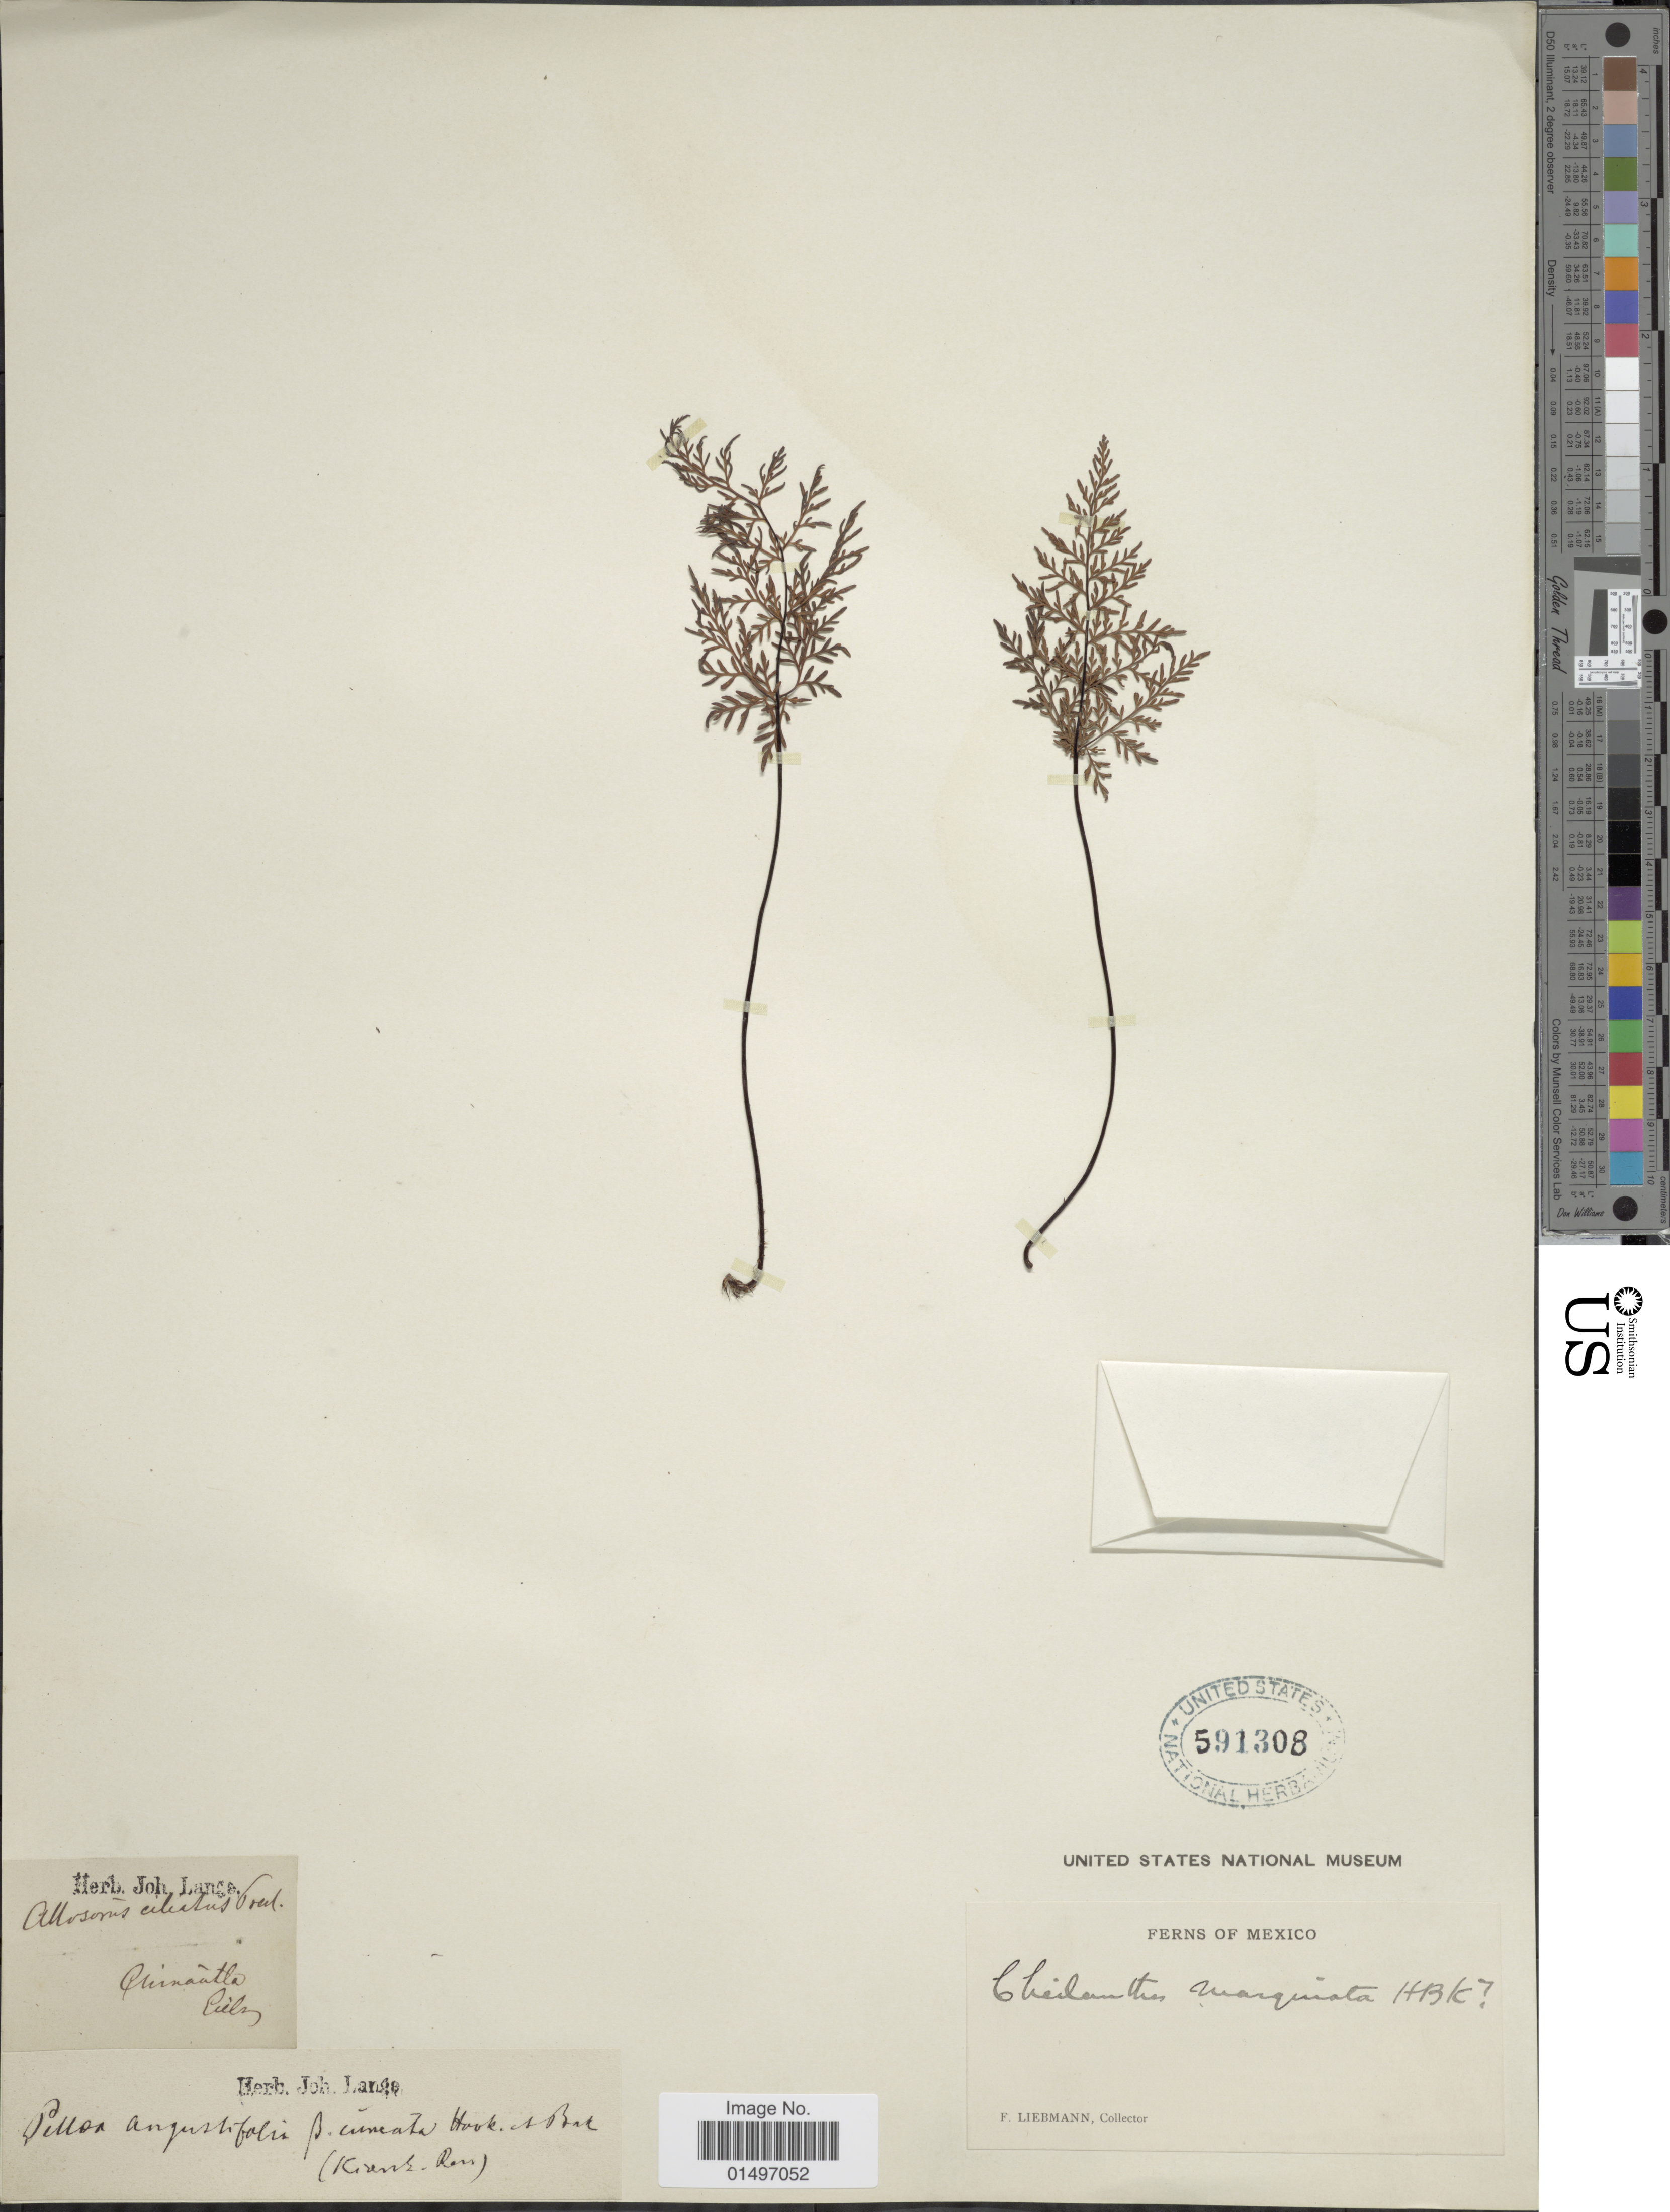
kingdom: Plantae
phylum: Tracheophyta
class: Polypodiopsida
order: Polypodiales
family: Pteridaceae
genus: Gaga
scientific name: Gaga hirsuta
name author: (Link) Fay W. Li & Windham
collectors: F. Liebmann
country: Mexico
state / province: México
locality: Mexico.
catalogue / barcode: US 591308